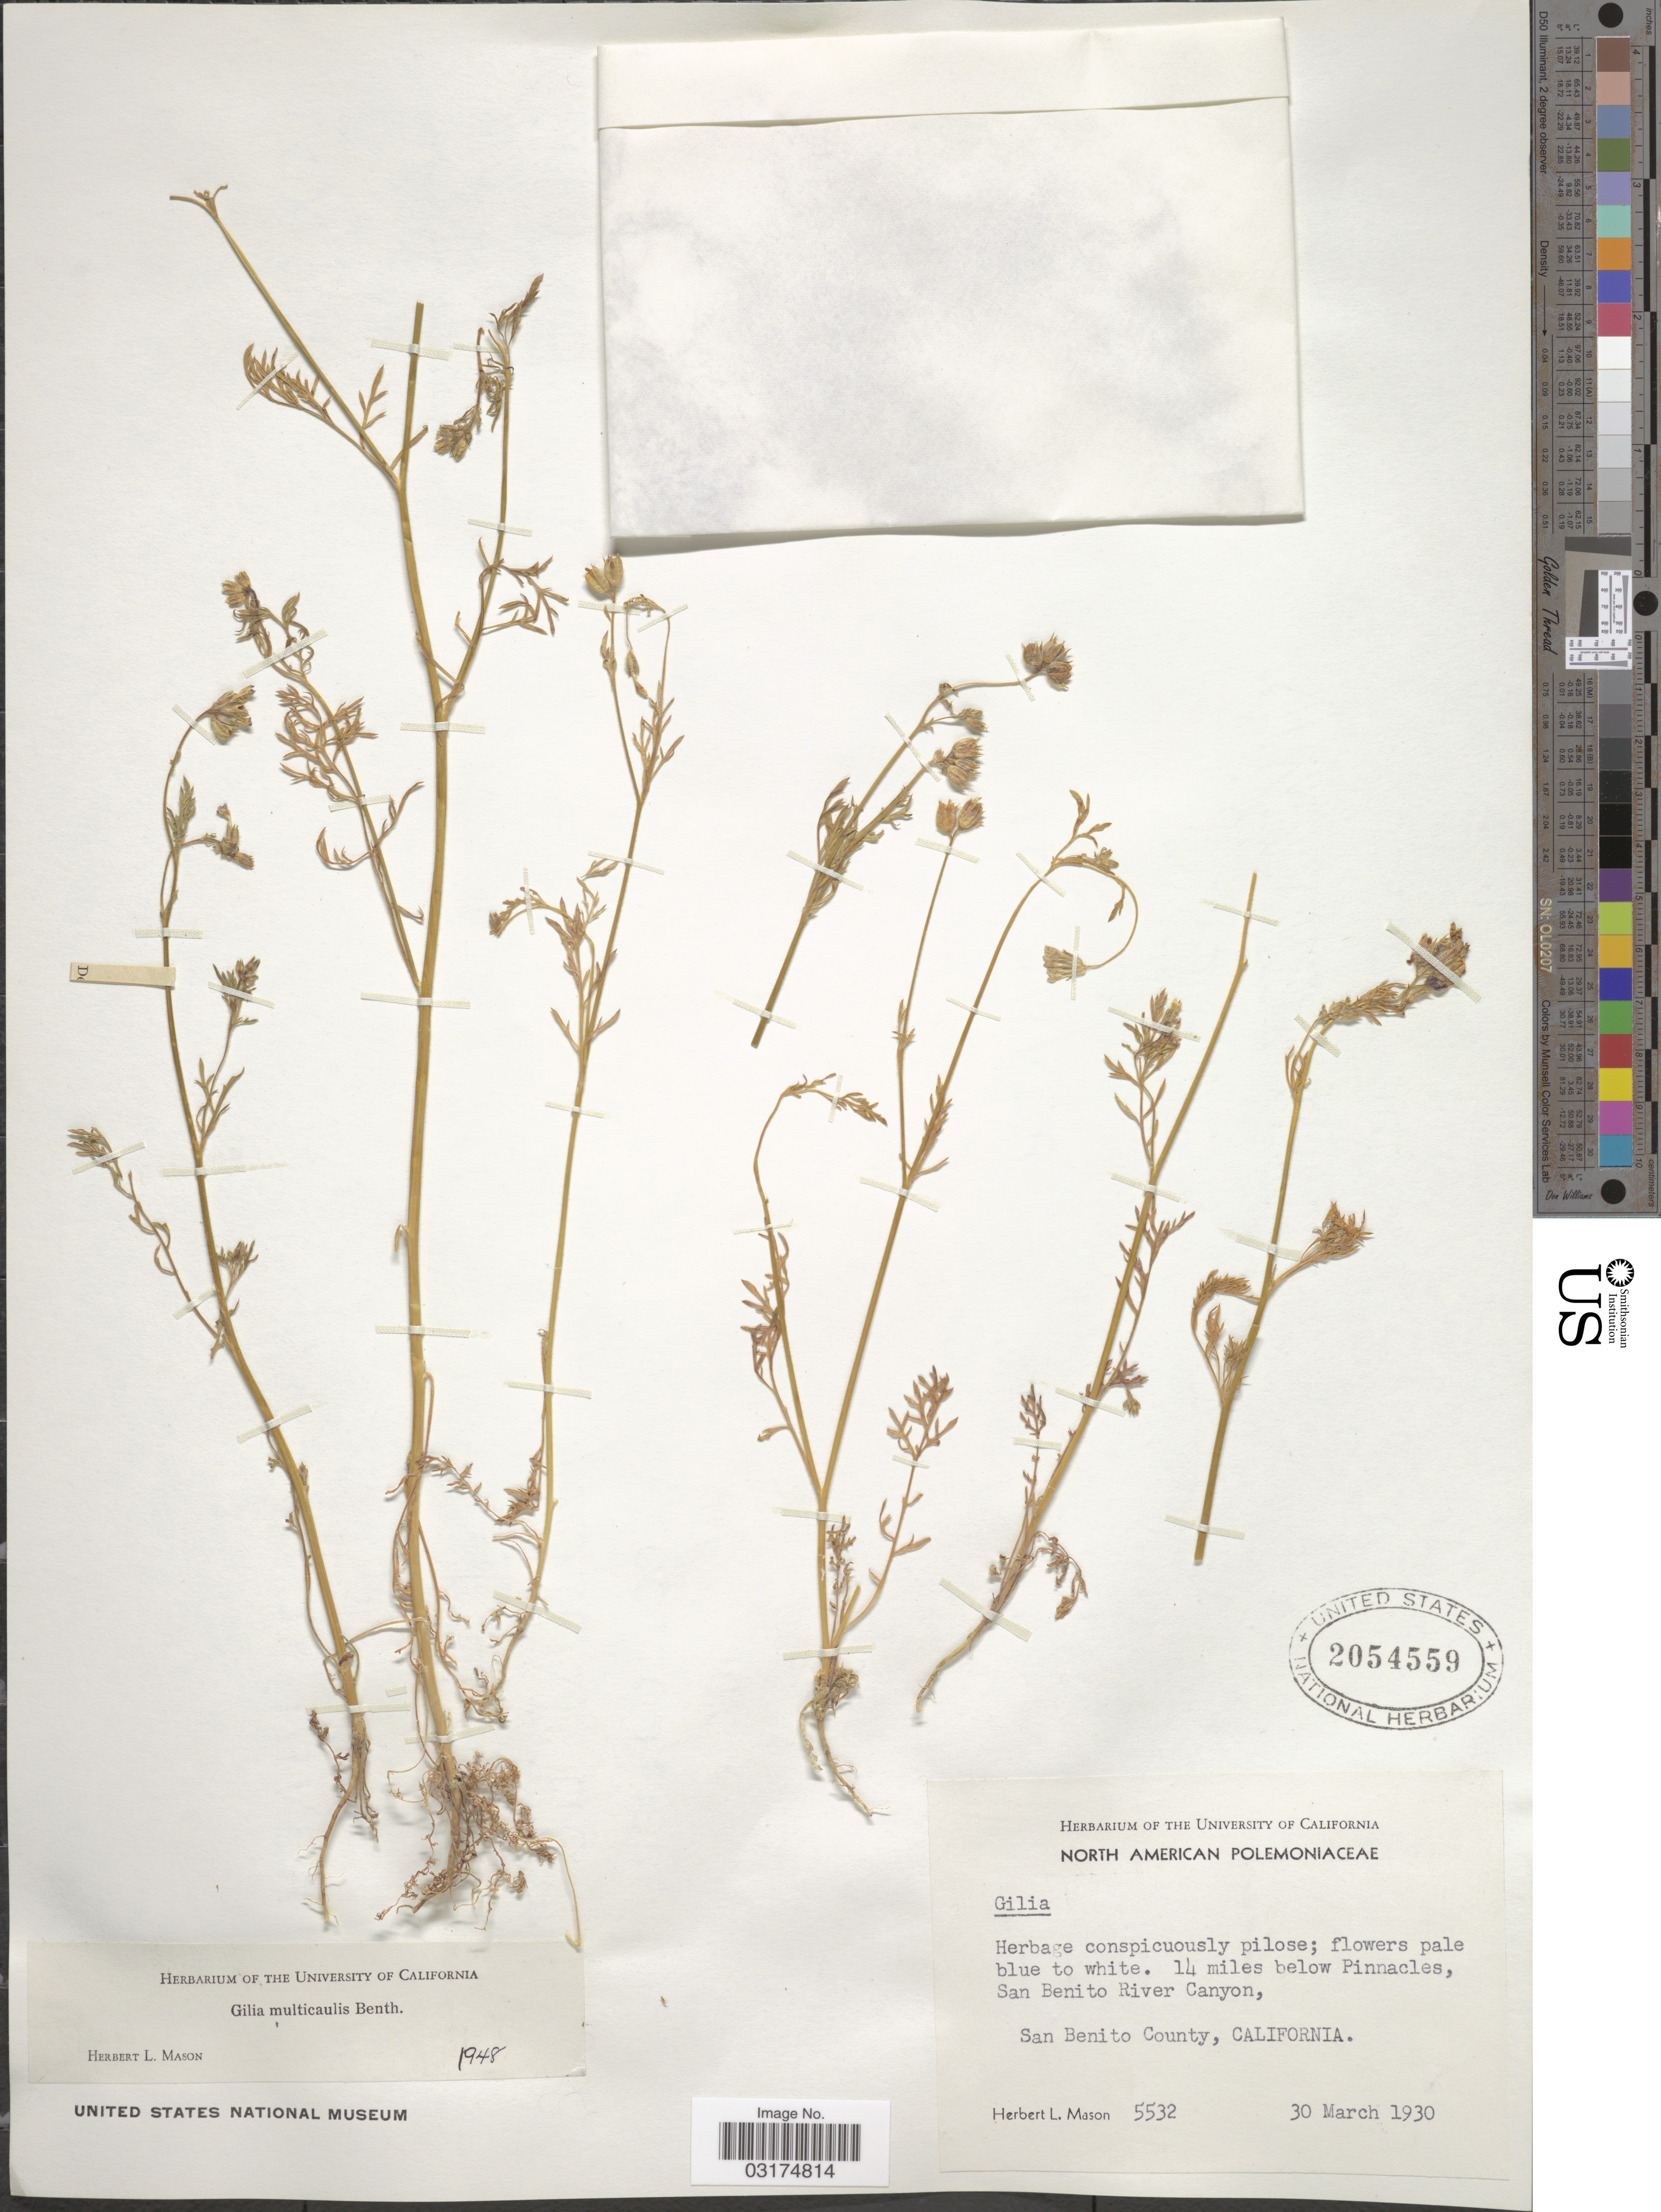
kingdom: Plantae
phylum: Tracheophyta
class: Magnoliopsida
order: Ericales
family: Polemoniaceae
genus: Gilia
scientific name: Gilia achilleifolia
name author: Benth.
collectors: H. L. Mason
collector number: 5532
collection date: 1930-03-30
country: United States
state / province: California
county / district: San Benito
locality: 14 miles below Pinnacles, San Benito River Cayon, San Benito County.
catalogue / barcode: US 2054559